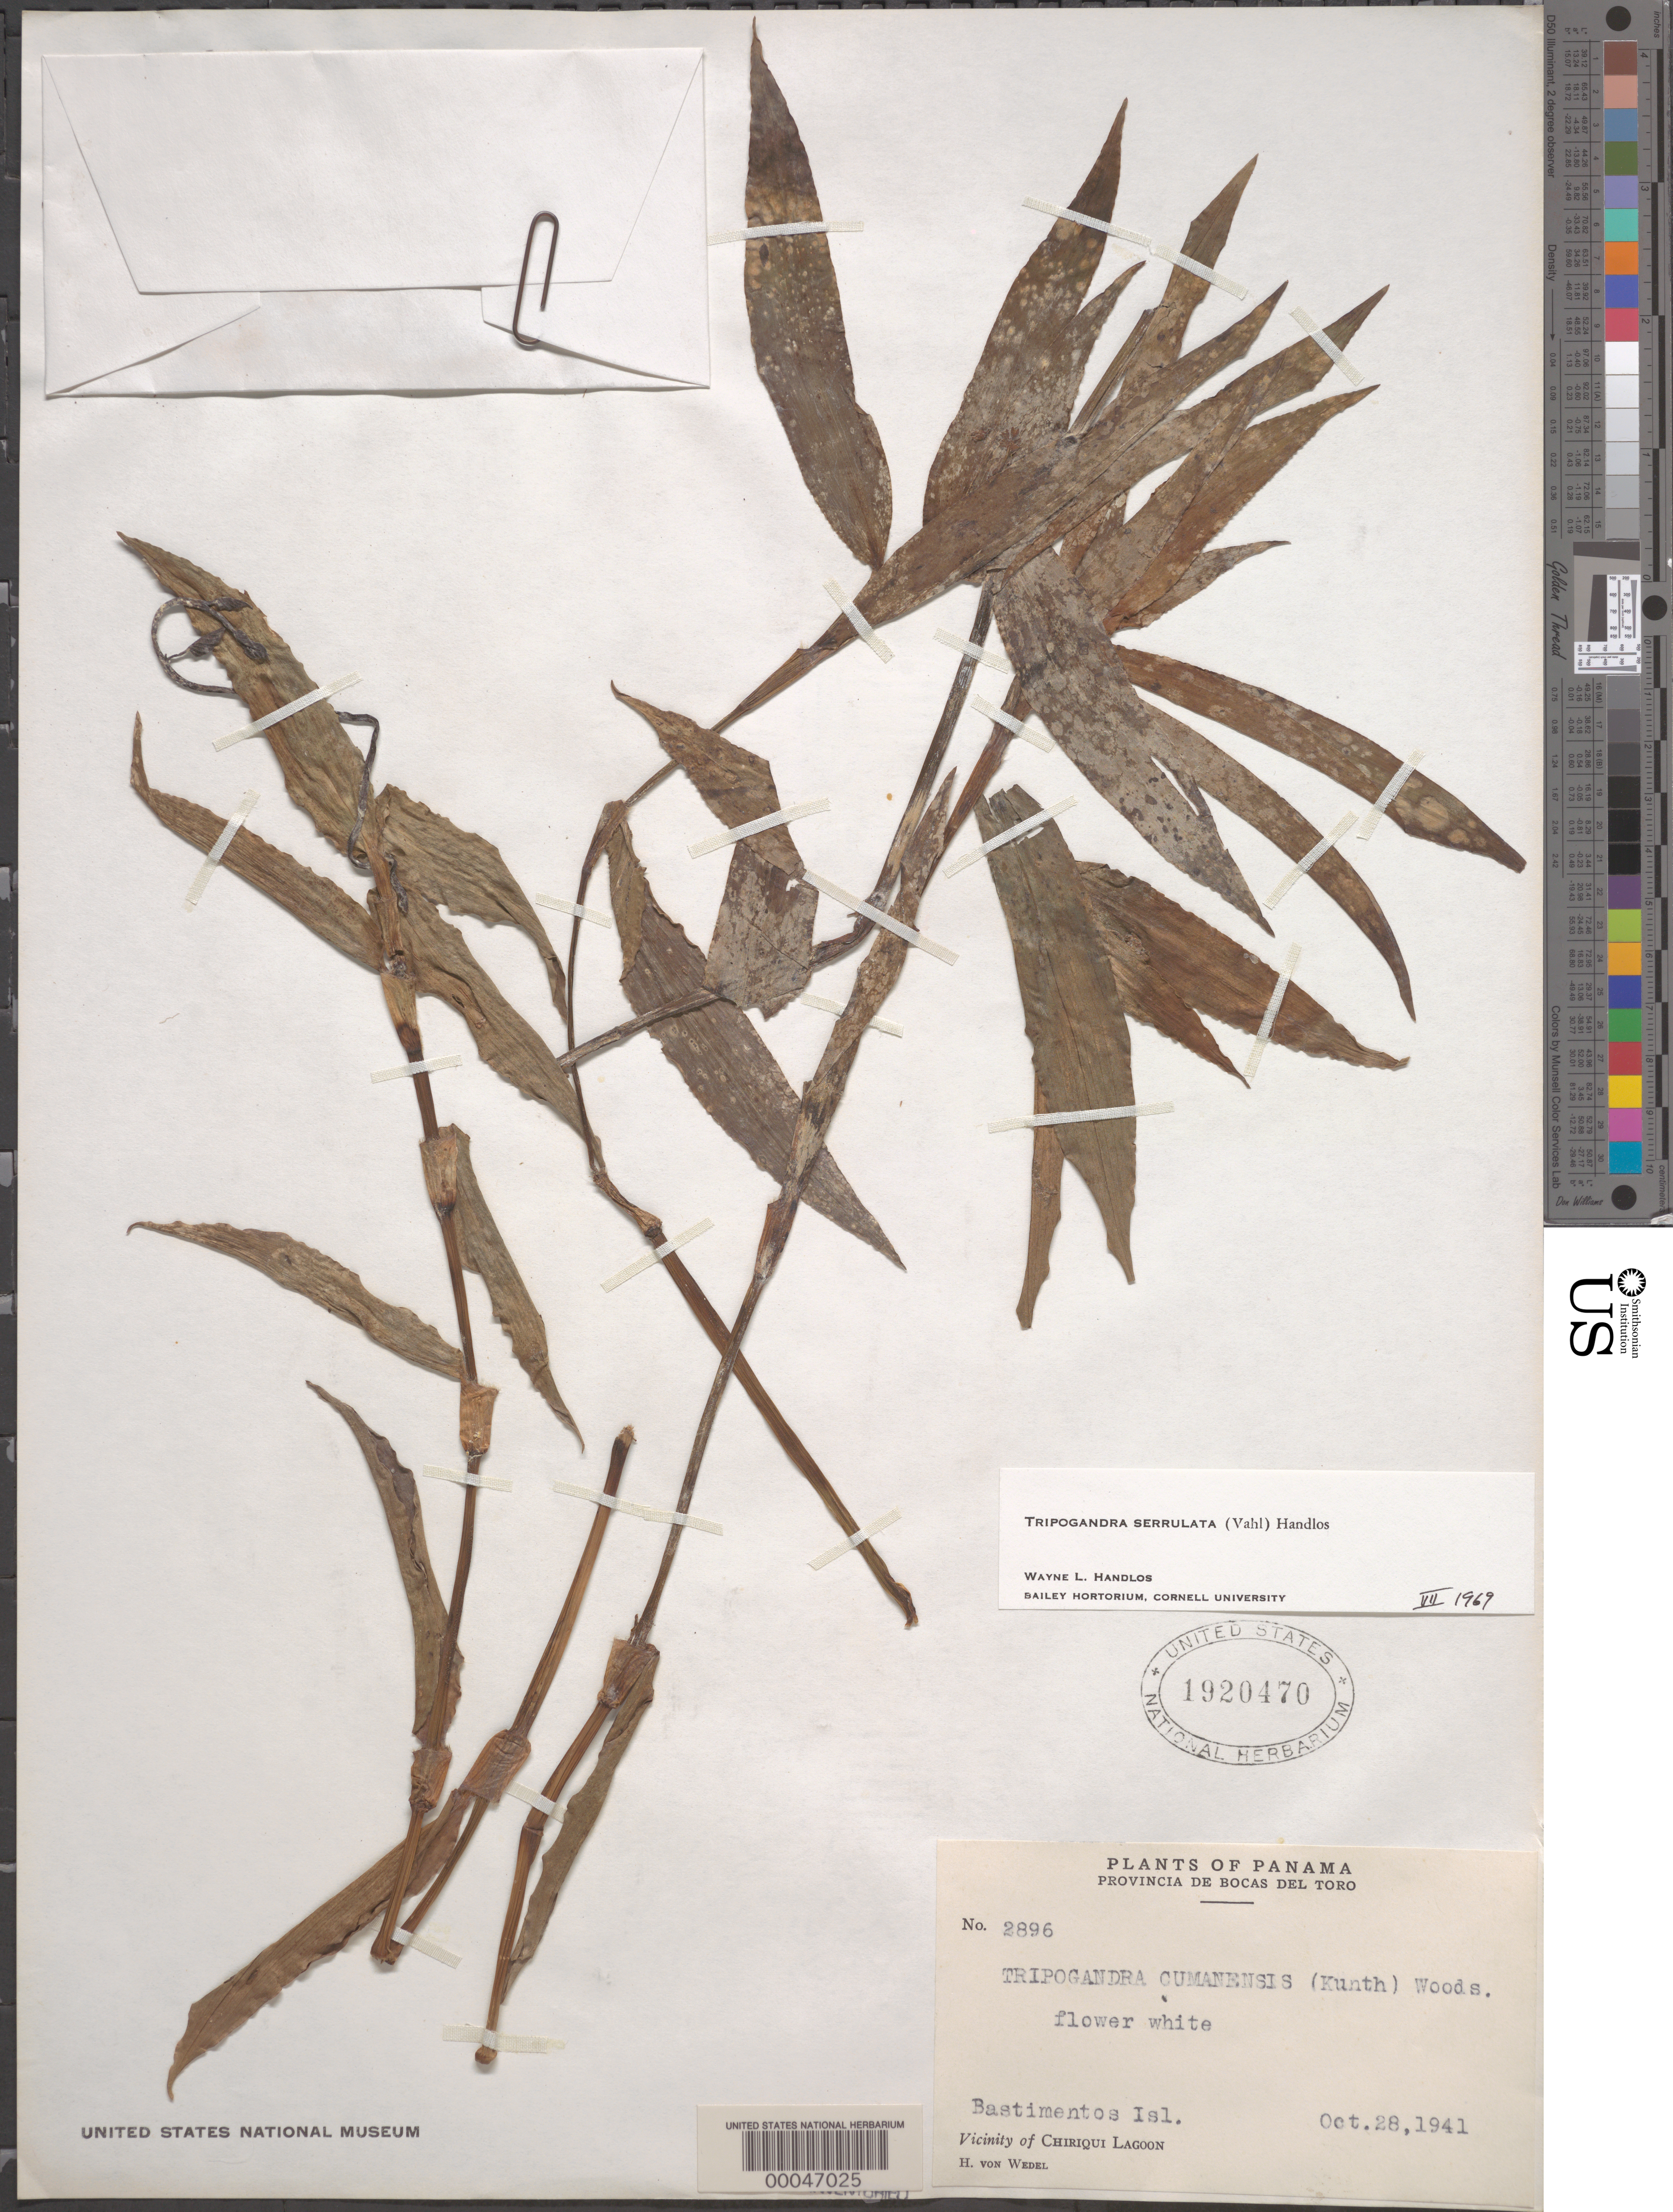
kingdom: Plantae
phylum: Tracheophyta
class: Liliopsida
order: Commelinales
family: Commelinaceae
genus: Tripogandra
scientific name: Tripogandra serrulata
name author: (Vahl) Handlos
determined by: Handlos, W. L.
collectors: H. von Wedel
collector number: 2896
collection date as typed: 28 Oct 1941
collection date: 1941-10-28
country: Panama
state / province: Bocas del Toro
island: Bastimentos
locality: Bastimentos Island, near Chiriquí Lagoon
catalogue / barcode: US 1920470